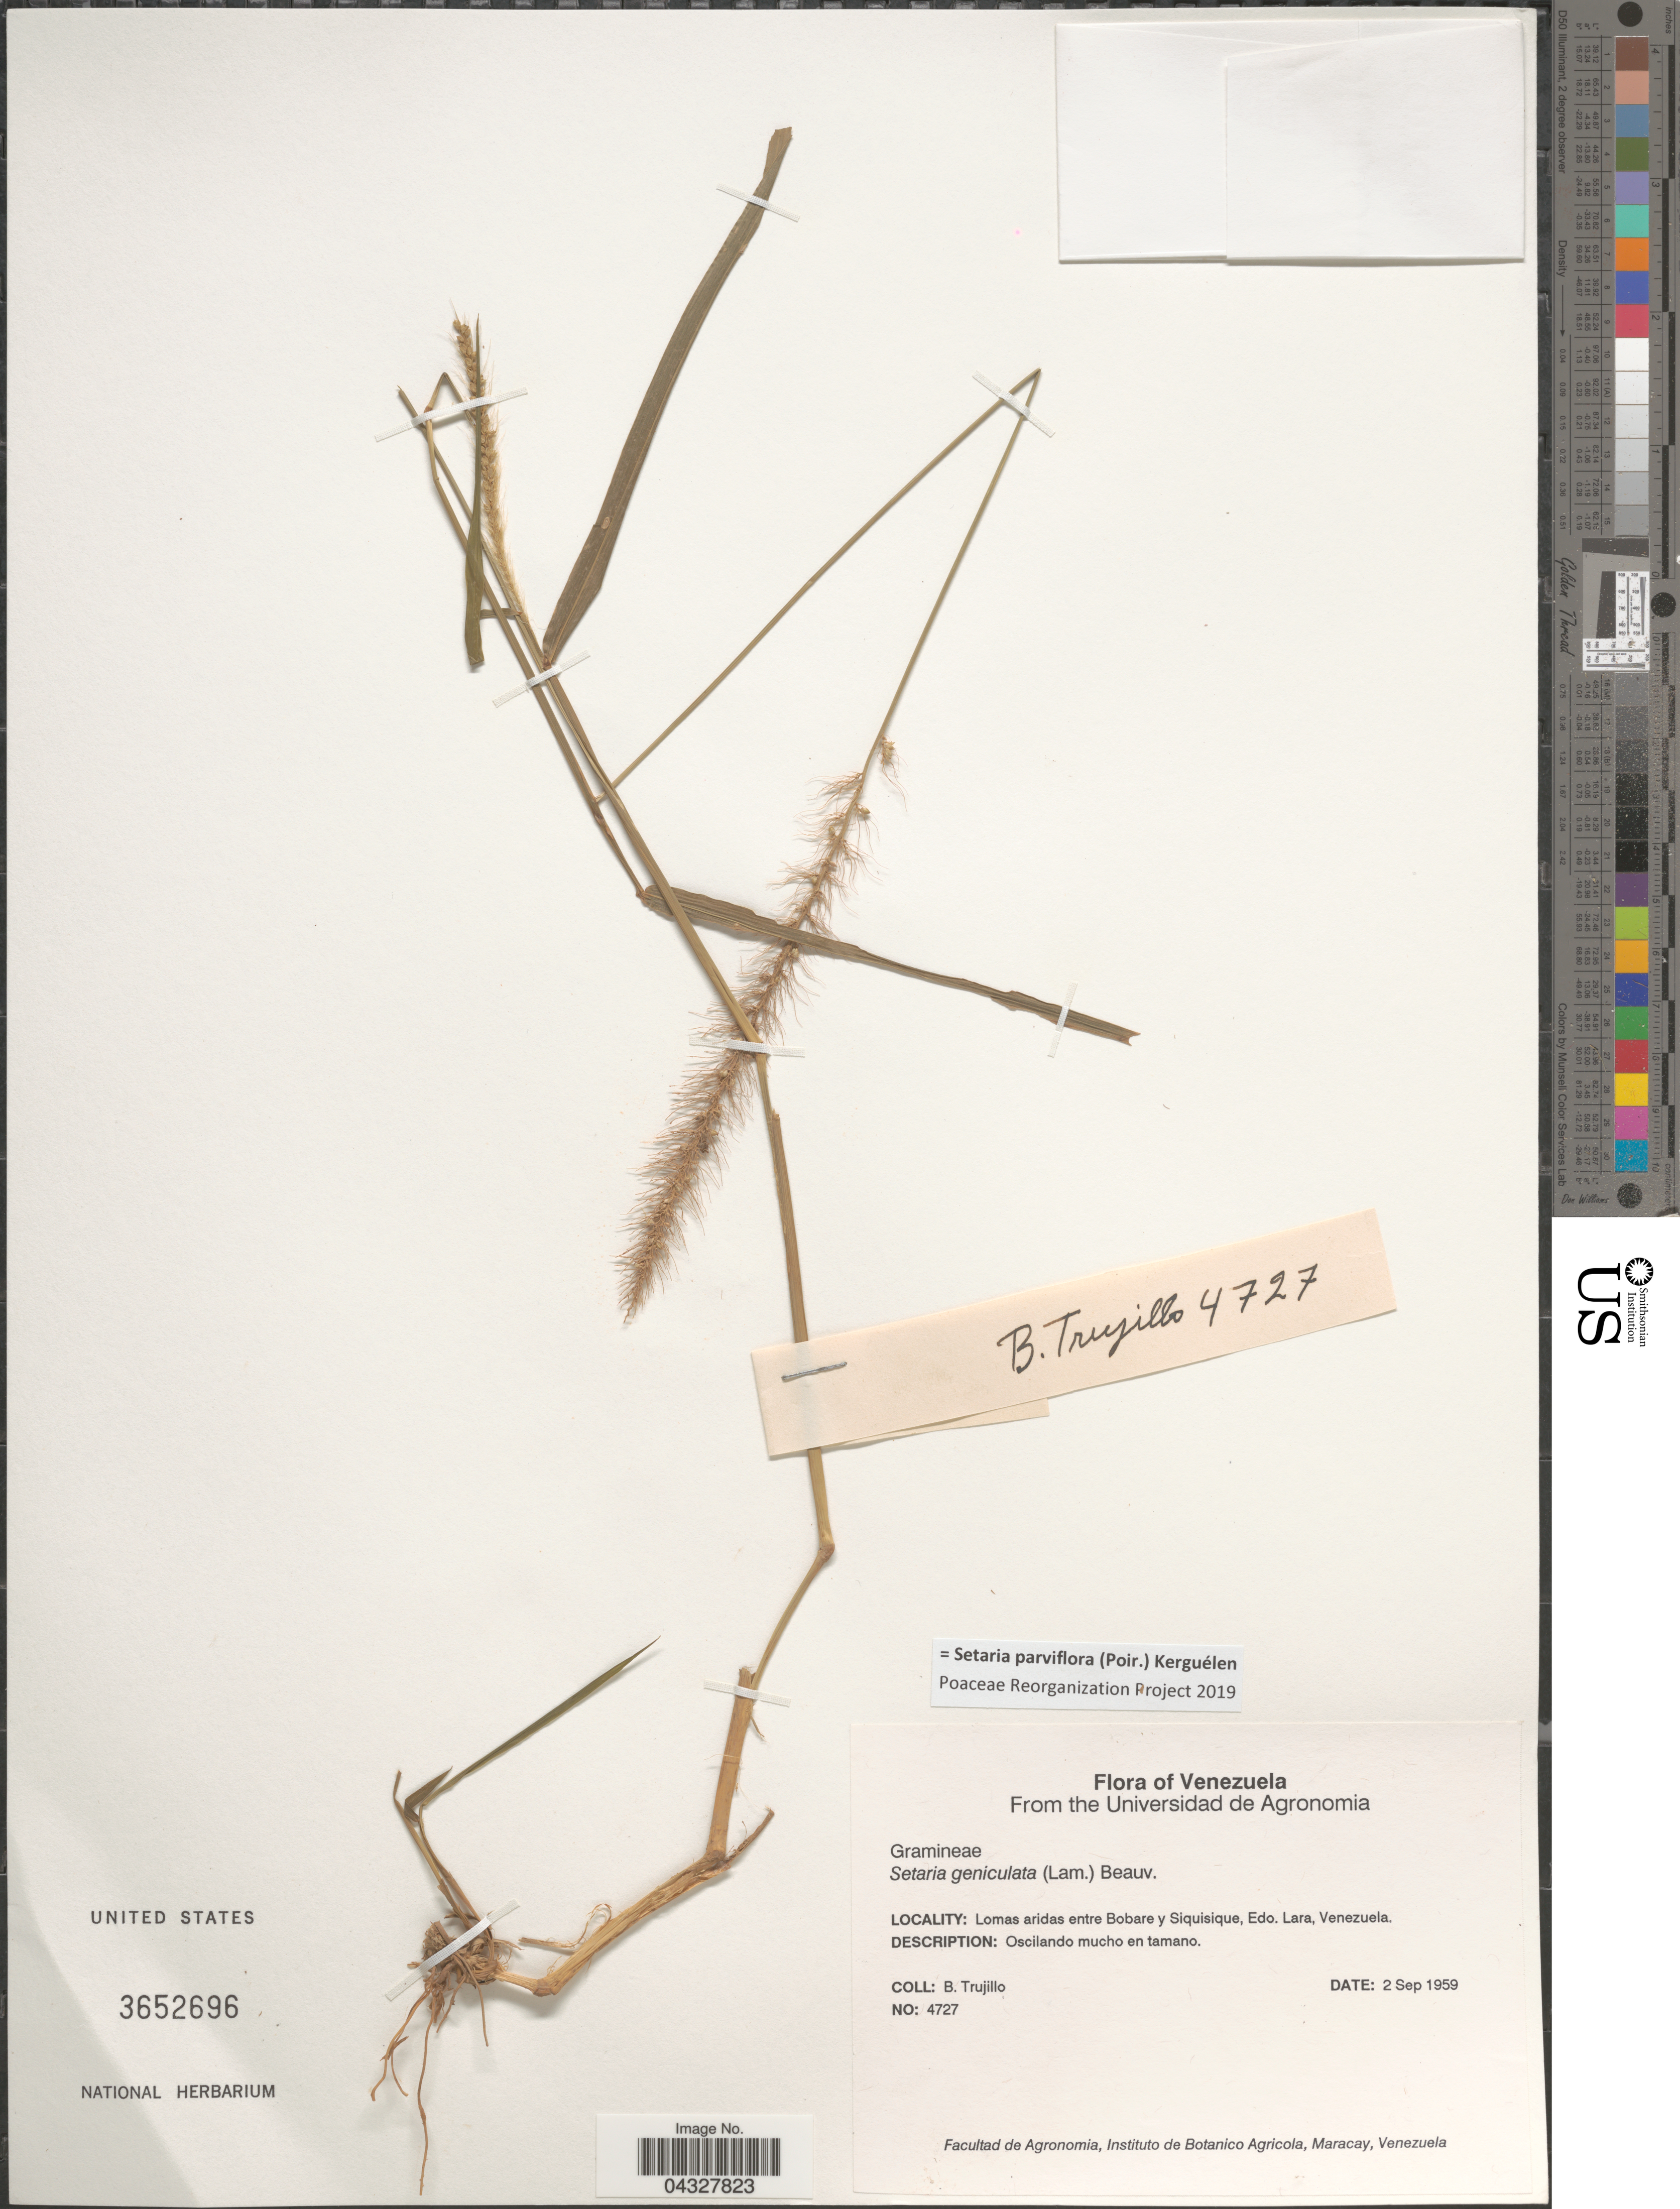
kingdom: Plantae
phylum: Tracheophyta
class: Liliopsida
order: Poales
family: Poaceae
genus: Setaria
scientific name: Setaria parviflora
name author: (Poir.) Kerguélen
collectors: B. Trujillo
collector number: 4727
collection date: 1959-09-02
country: Venezuela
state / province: Lara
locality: Lomas aridas entre Bobare y Siquisique.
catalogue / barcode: US 3652696